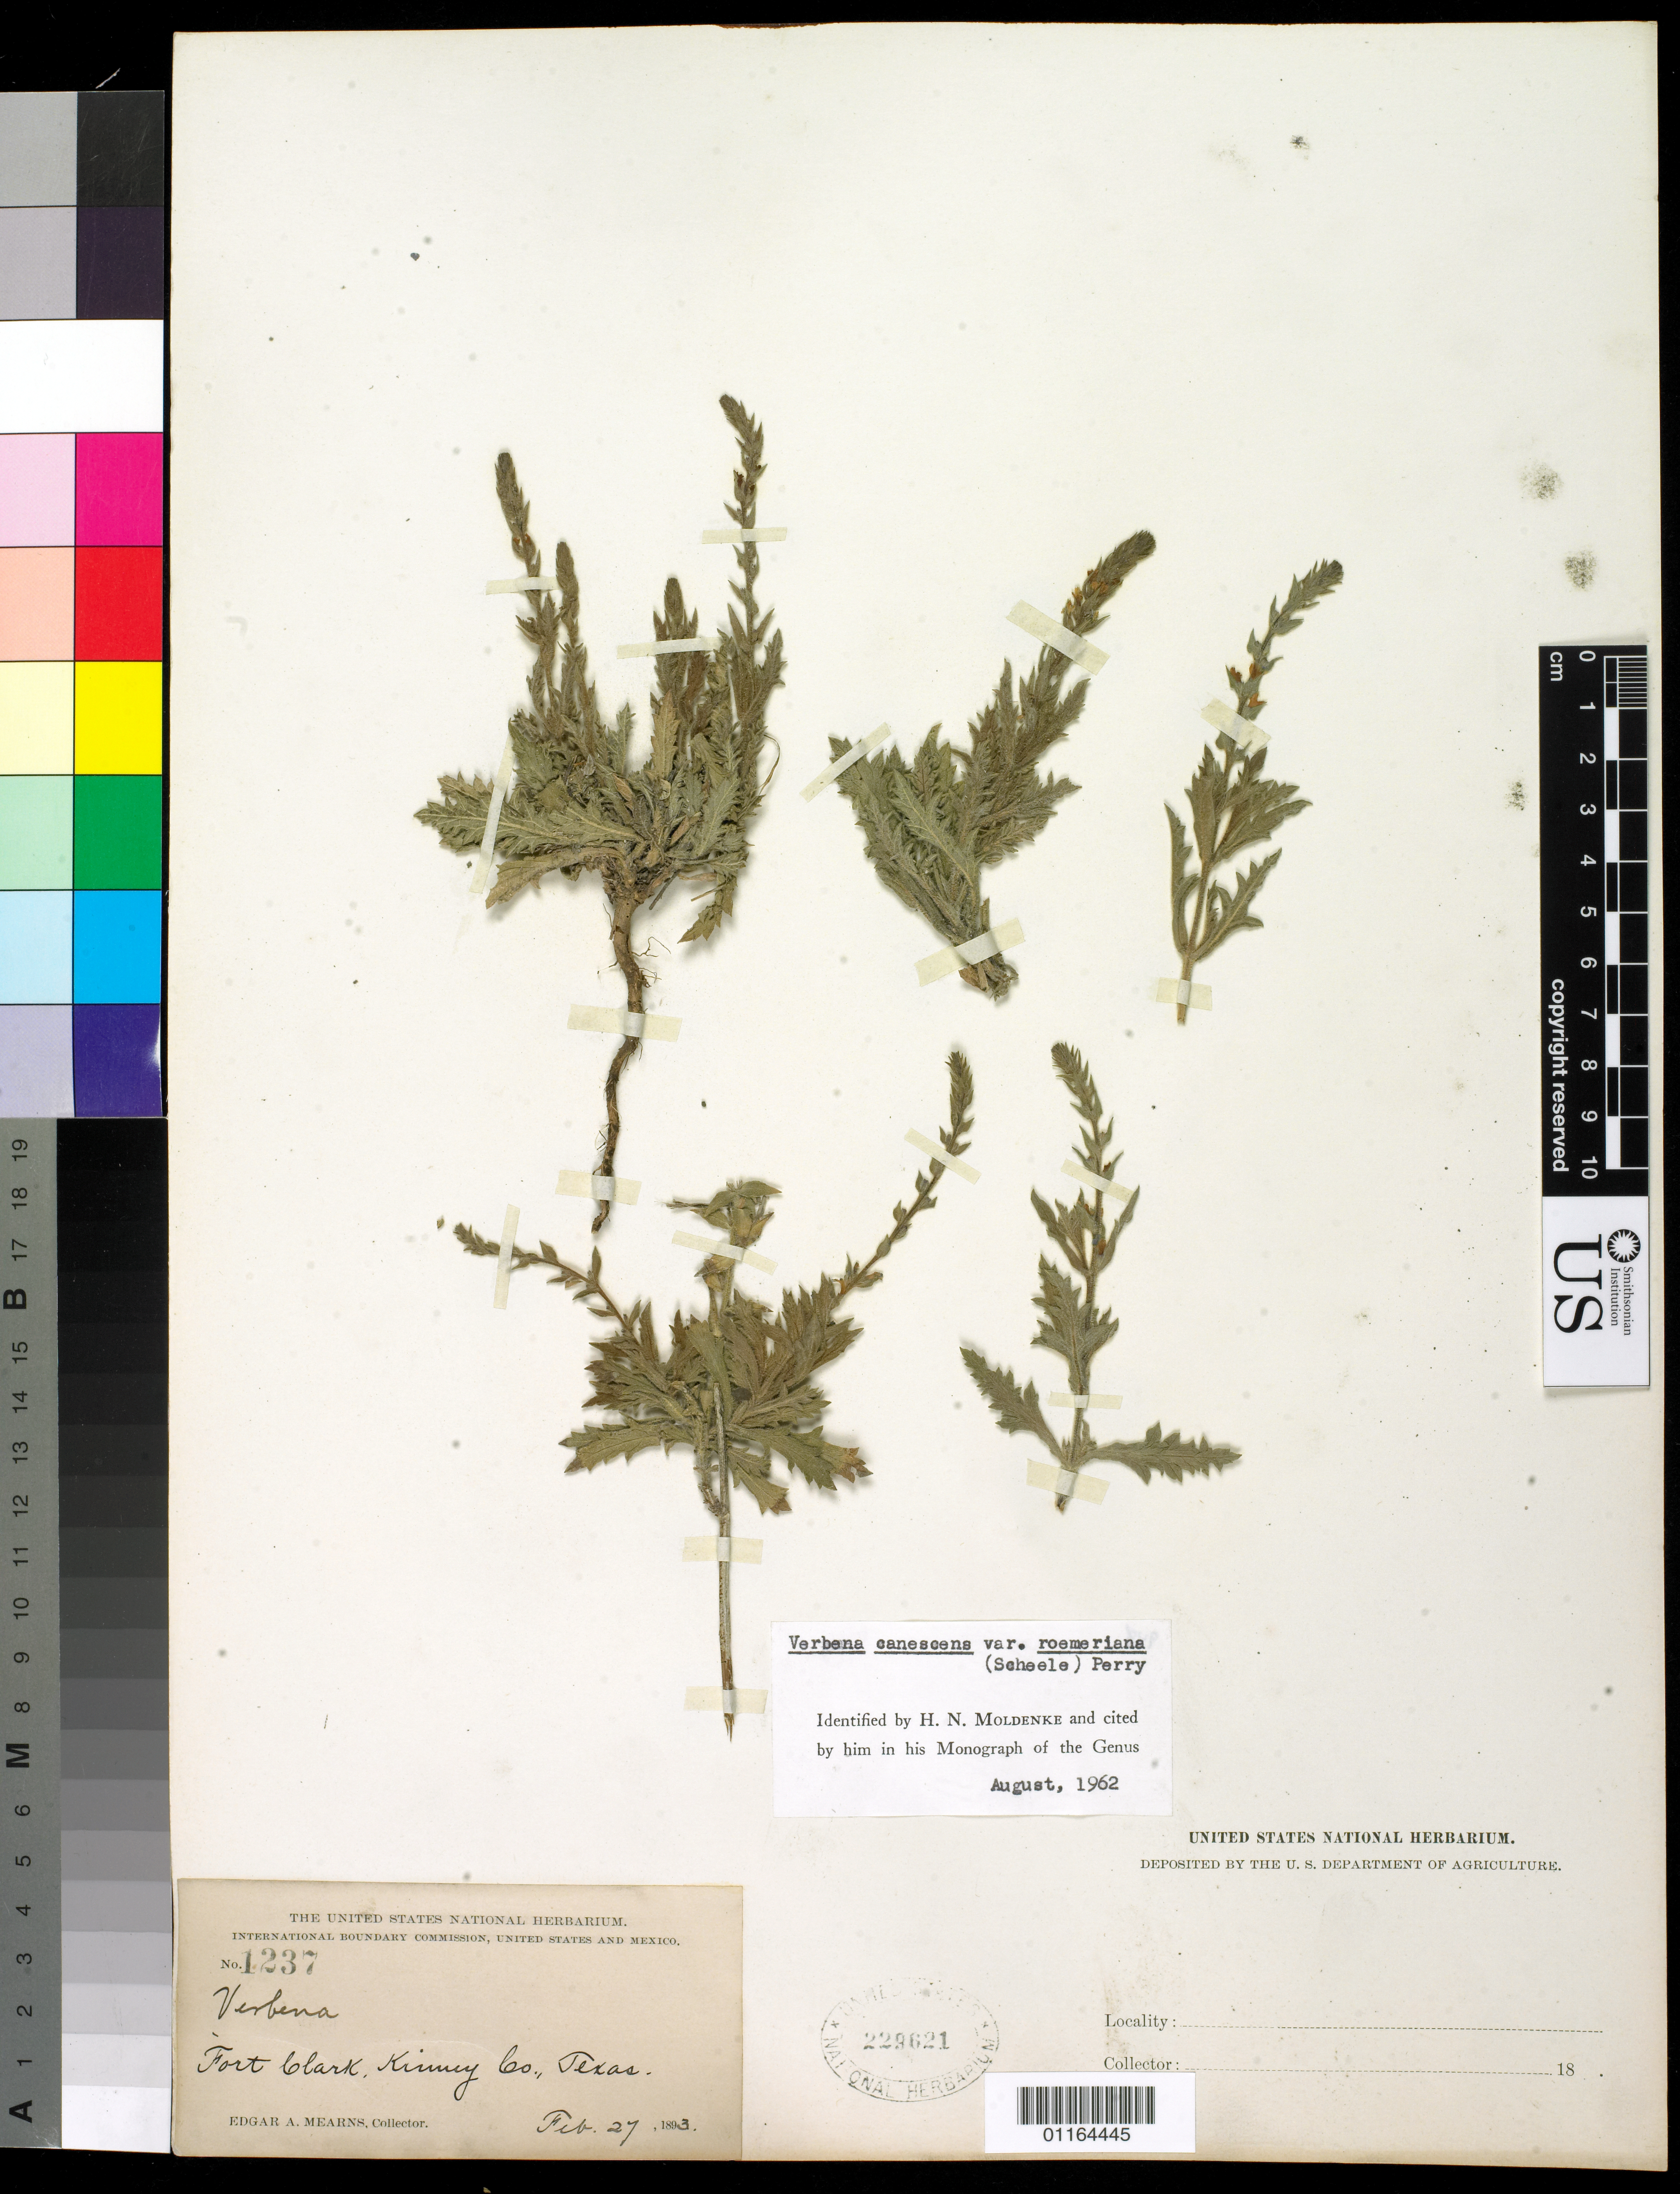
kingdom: Plantae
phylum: Tracheophyta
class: Magnoliopsida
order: Lamiales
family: Verbenaceae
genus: Verbena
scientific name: Verbena canescens var. roemeriana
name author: (Scheele) L.M. Perry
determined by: Moldenke, H. N.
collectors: E. A. Mearns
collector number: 1237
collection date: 1893-02-27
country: United States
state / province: Texas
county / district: Kinney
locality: Fort Clark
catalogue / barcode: US 229621